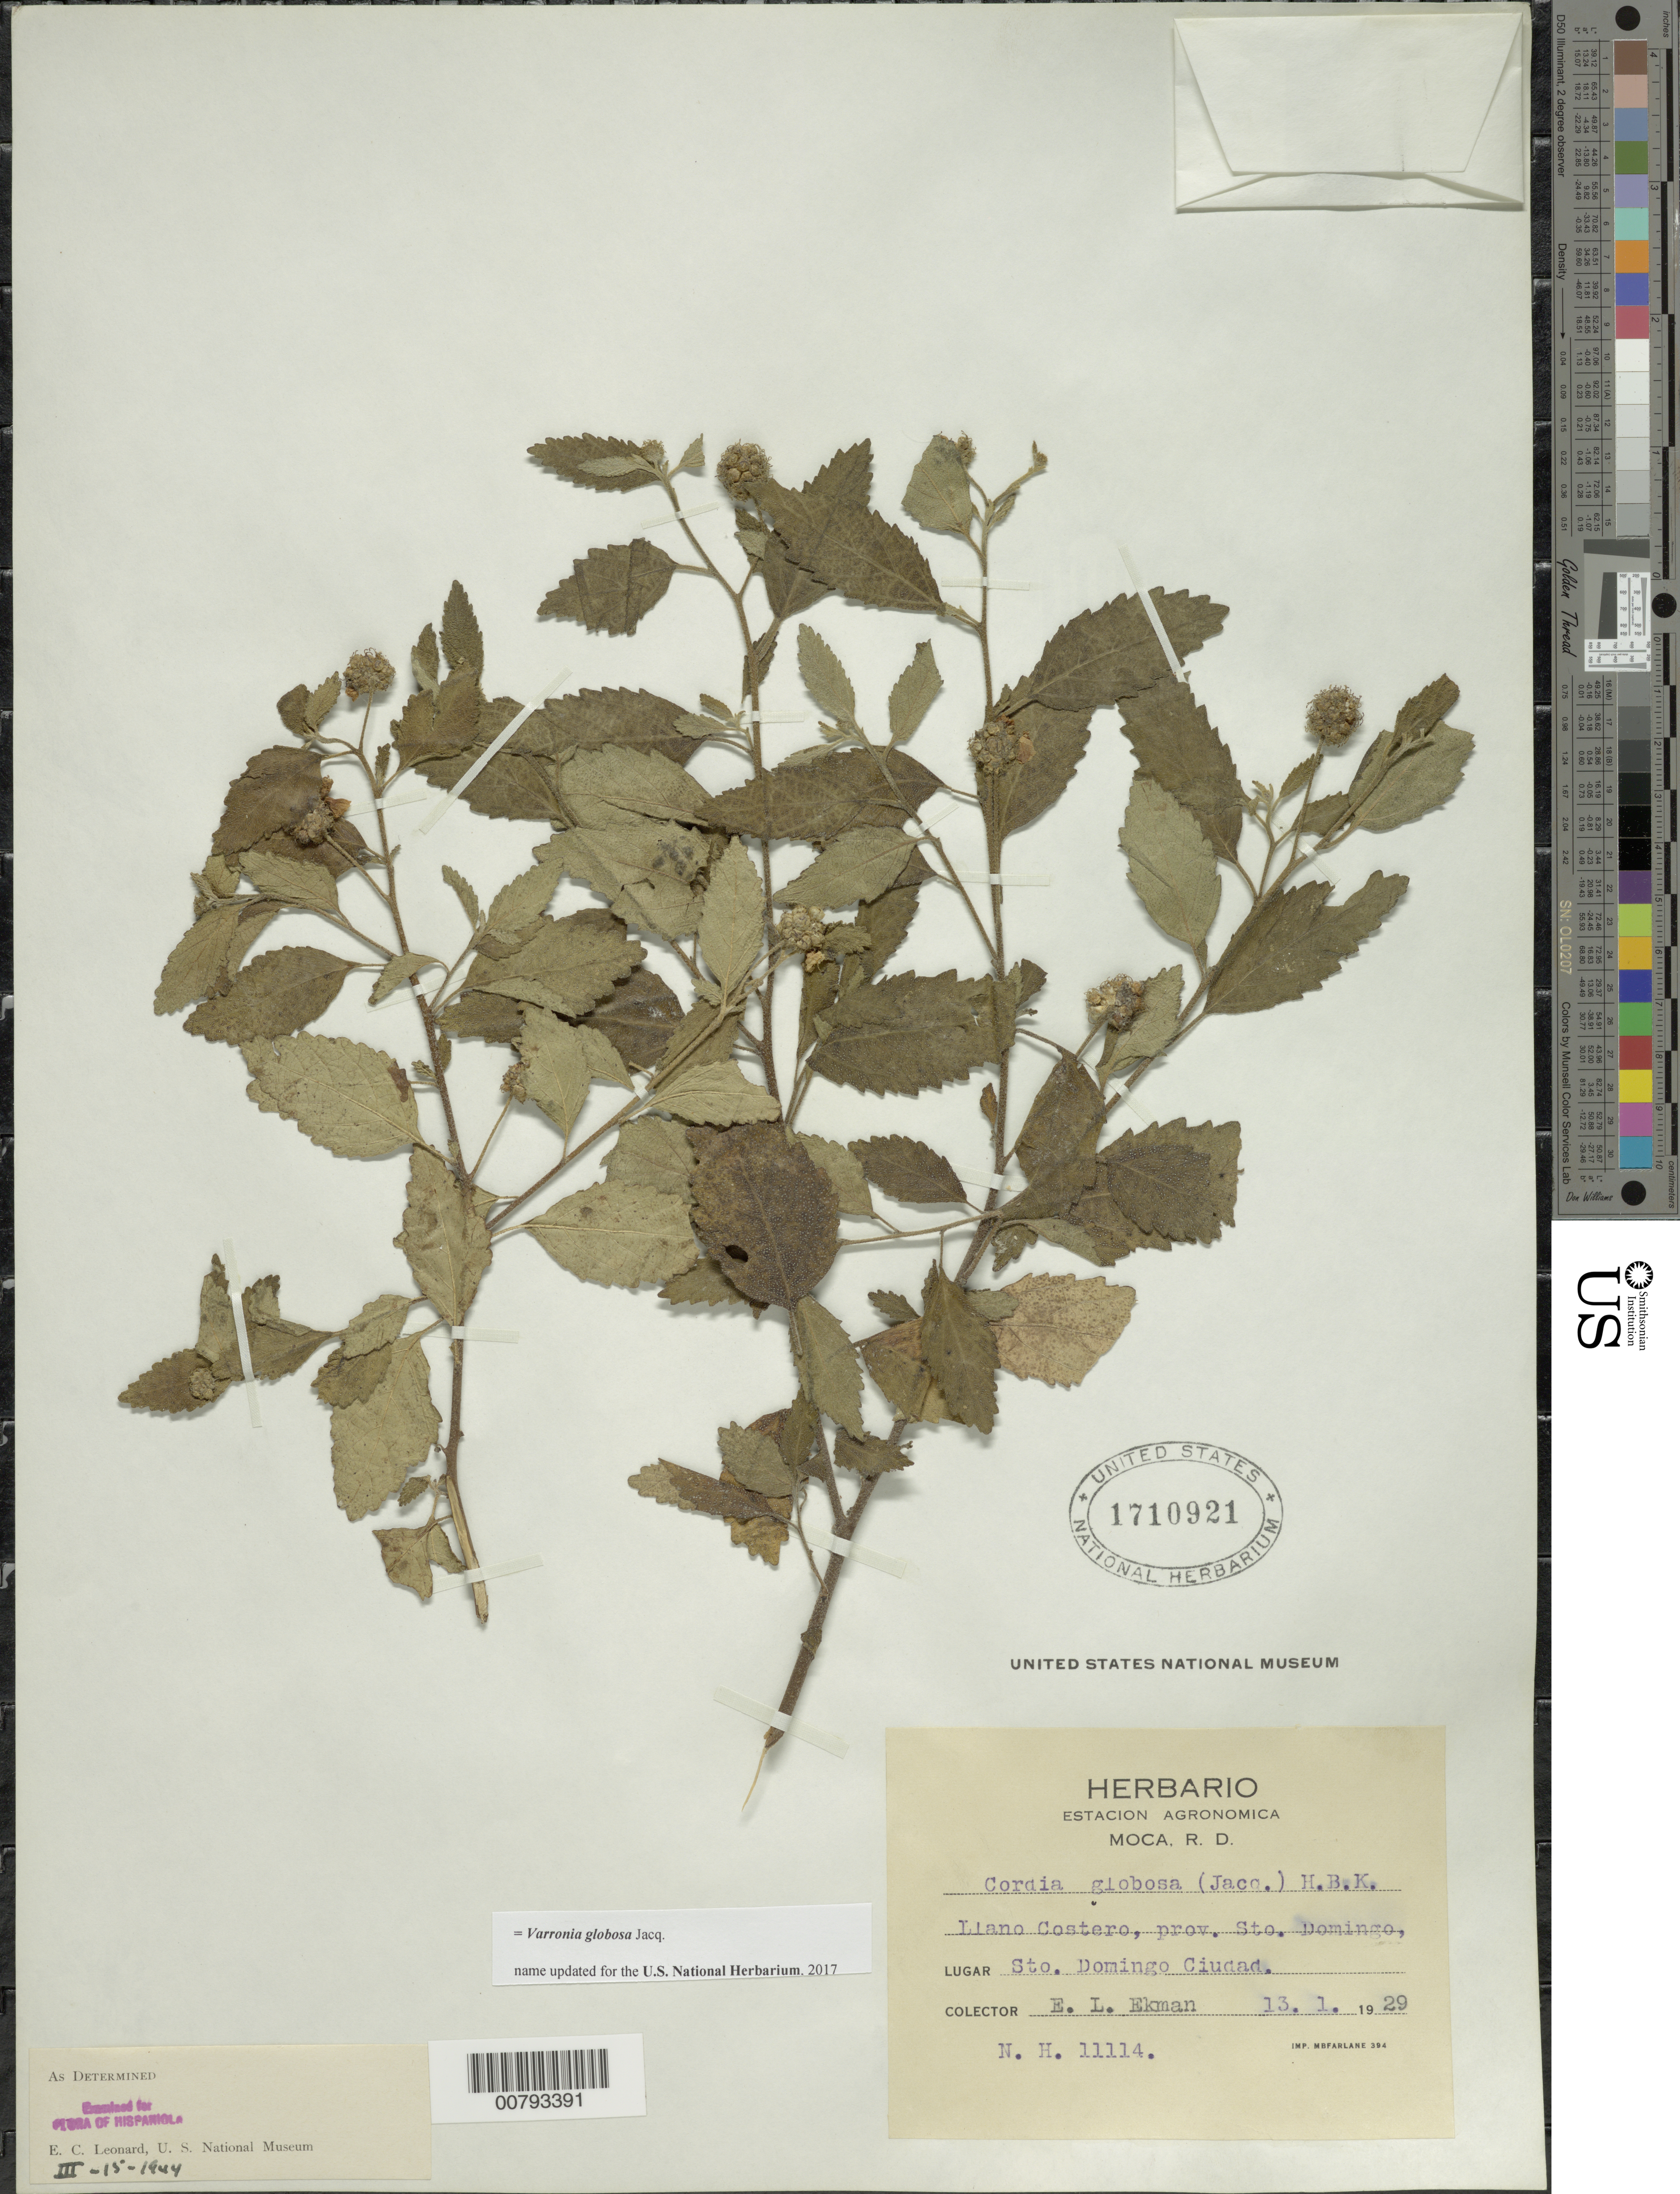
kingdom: Plantae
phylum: Tracheophyta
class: Magnoliopsida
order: Boraginales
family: Cordiaceae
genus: Cordia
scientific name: Cordia globosa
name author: (Jacq.) Kunth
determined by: Leonard, Emery C., (US)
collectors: E. L. Ekman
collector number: H 11114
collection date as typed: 13 Jan 1929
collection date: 1929-01-13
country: Dominican Republic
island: Hispaniola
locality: Llano Costero, Province of Santo Domingo, Santo Domingo City.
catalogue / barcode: US 1710921